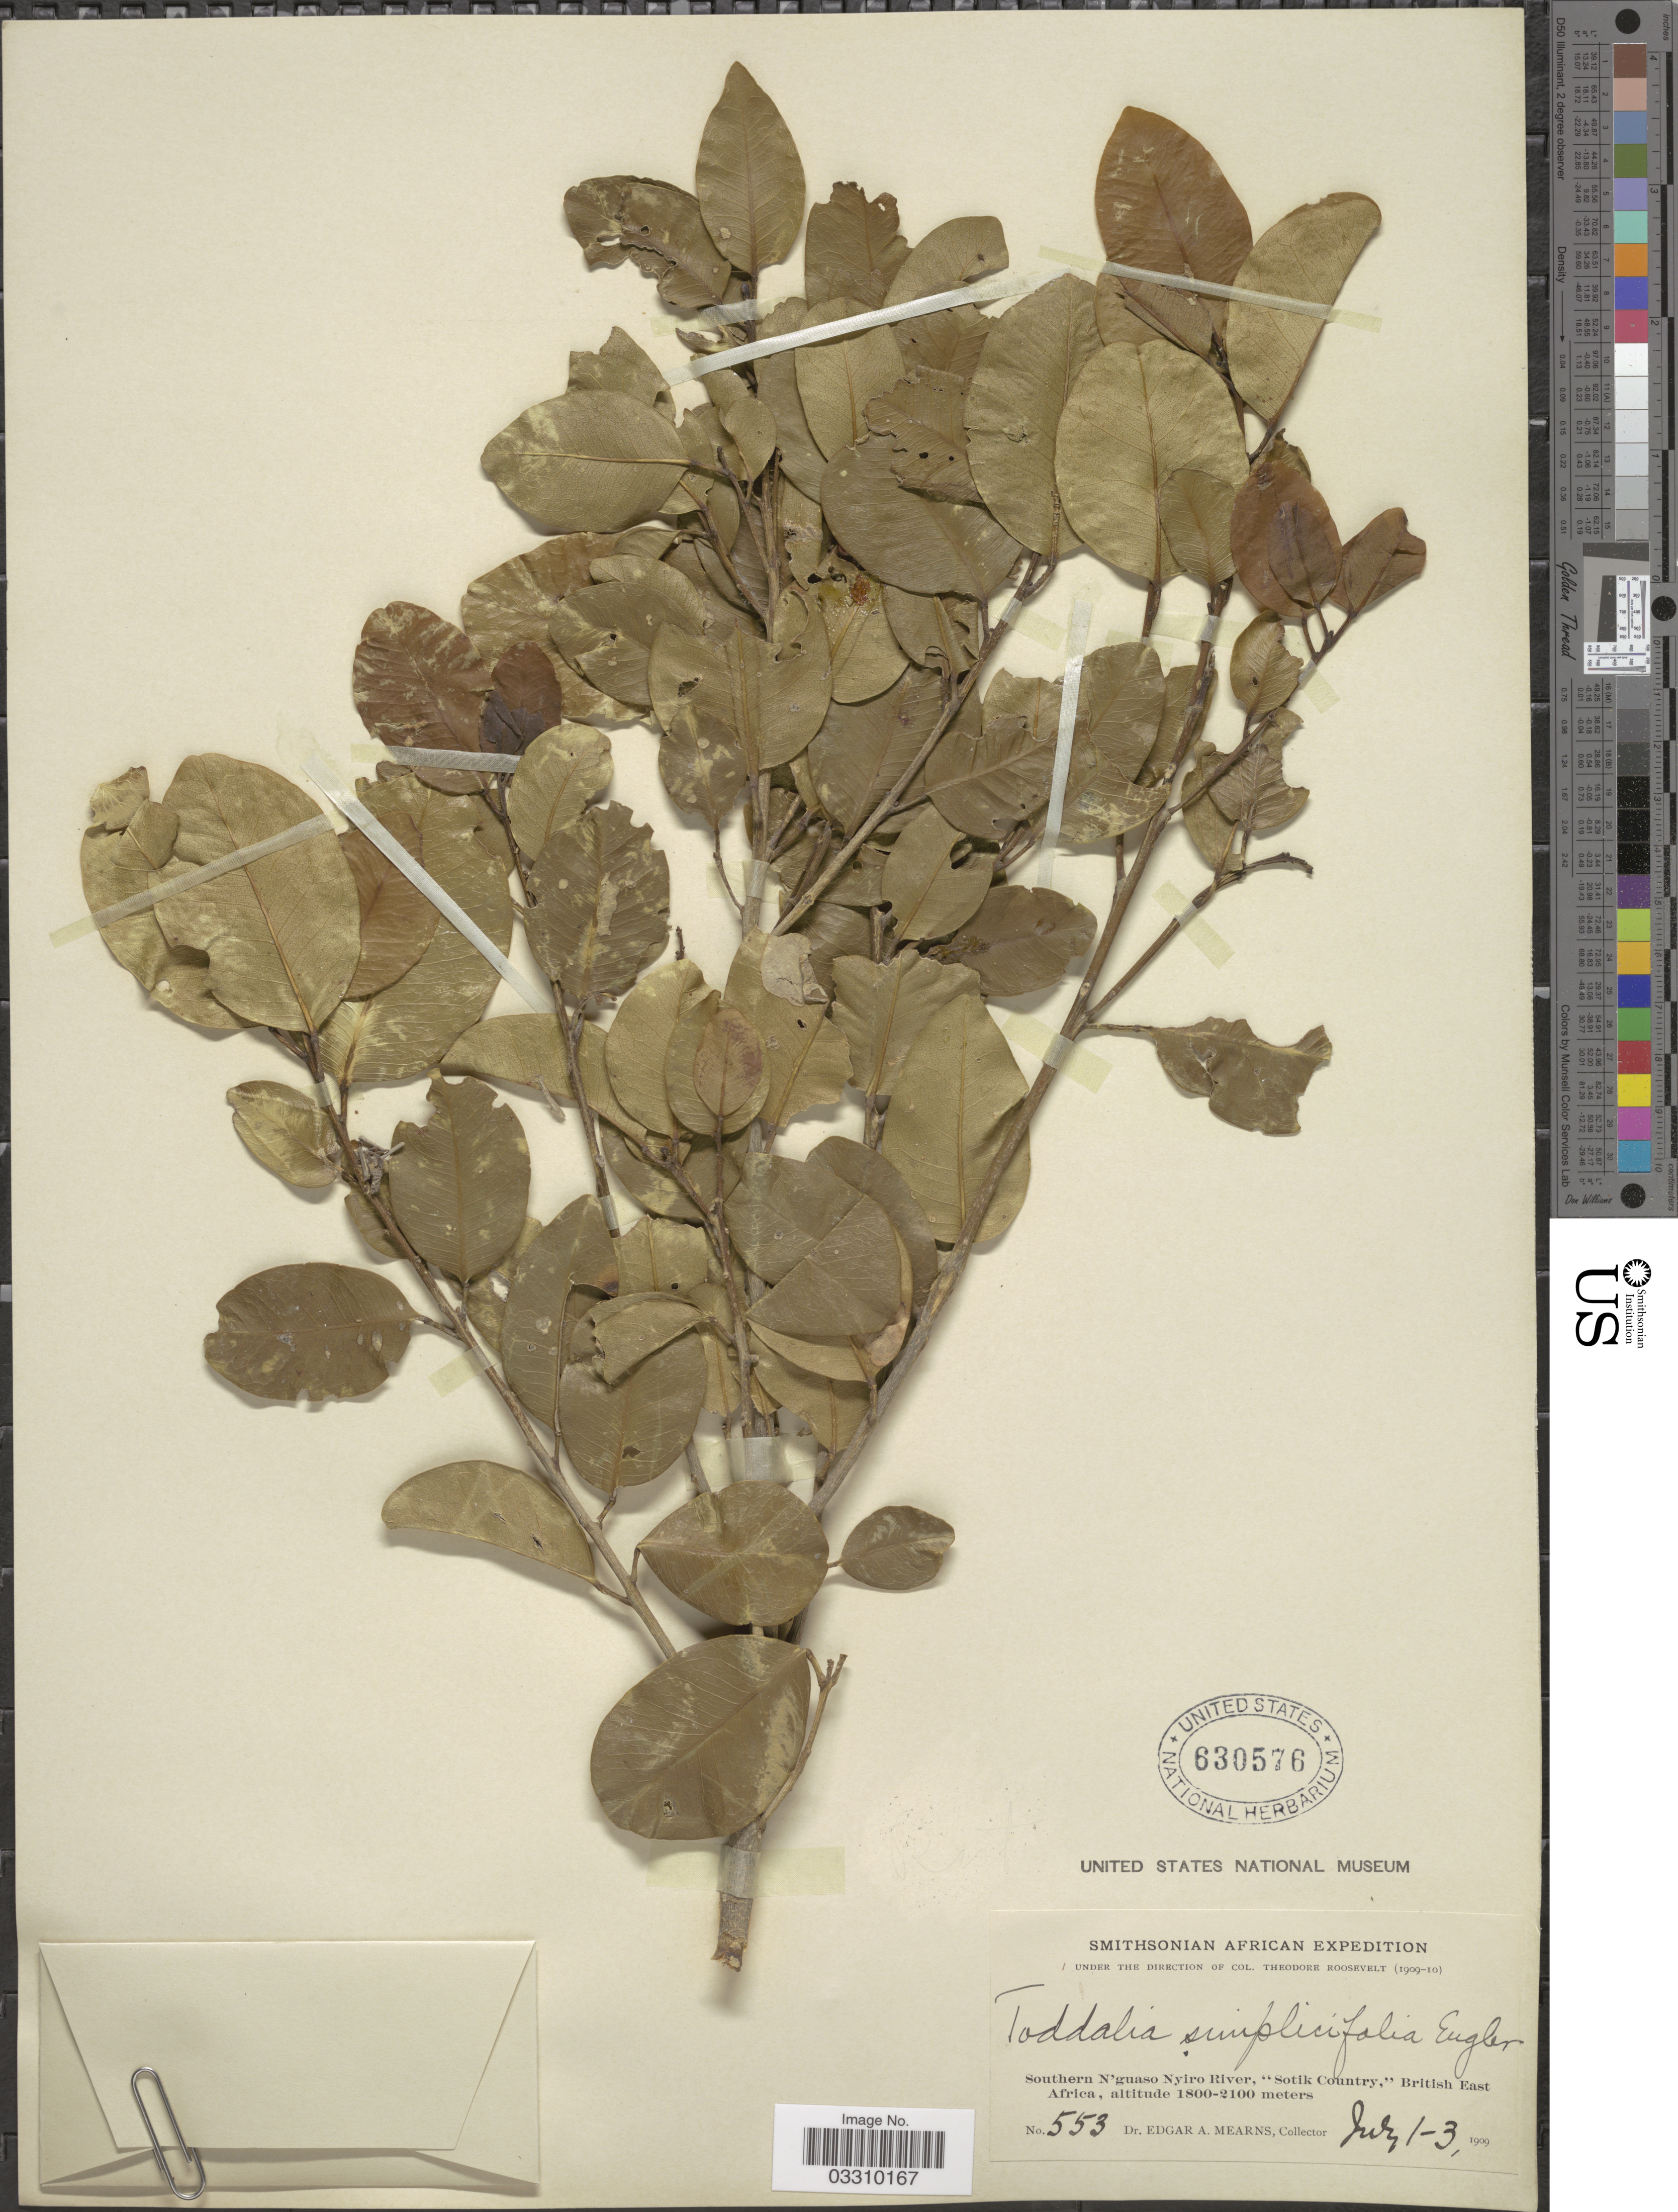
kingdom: Plantae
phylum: Tracheophyta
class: Magnoliopsida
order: Sapindales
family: Rutaceae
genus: Vepris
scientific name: Vepris simplicifolia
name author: (I. Verd.) Mziray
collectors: E. A. Mearns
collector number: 553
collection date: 1909-07-01/1909-07-03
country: Kenya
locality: Southern N'guaso Nyiro River, "Sotik Country", British East Africa.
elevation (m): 1800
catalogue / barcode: US 630576